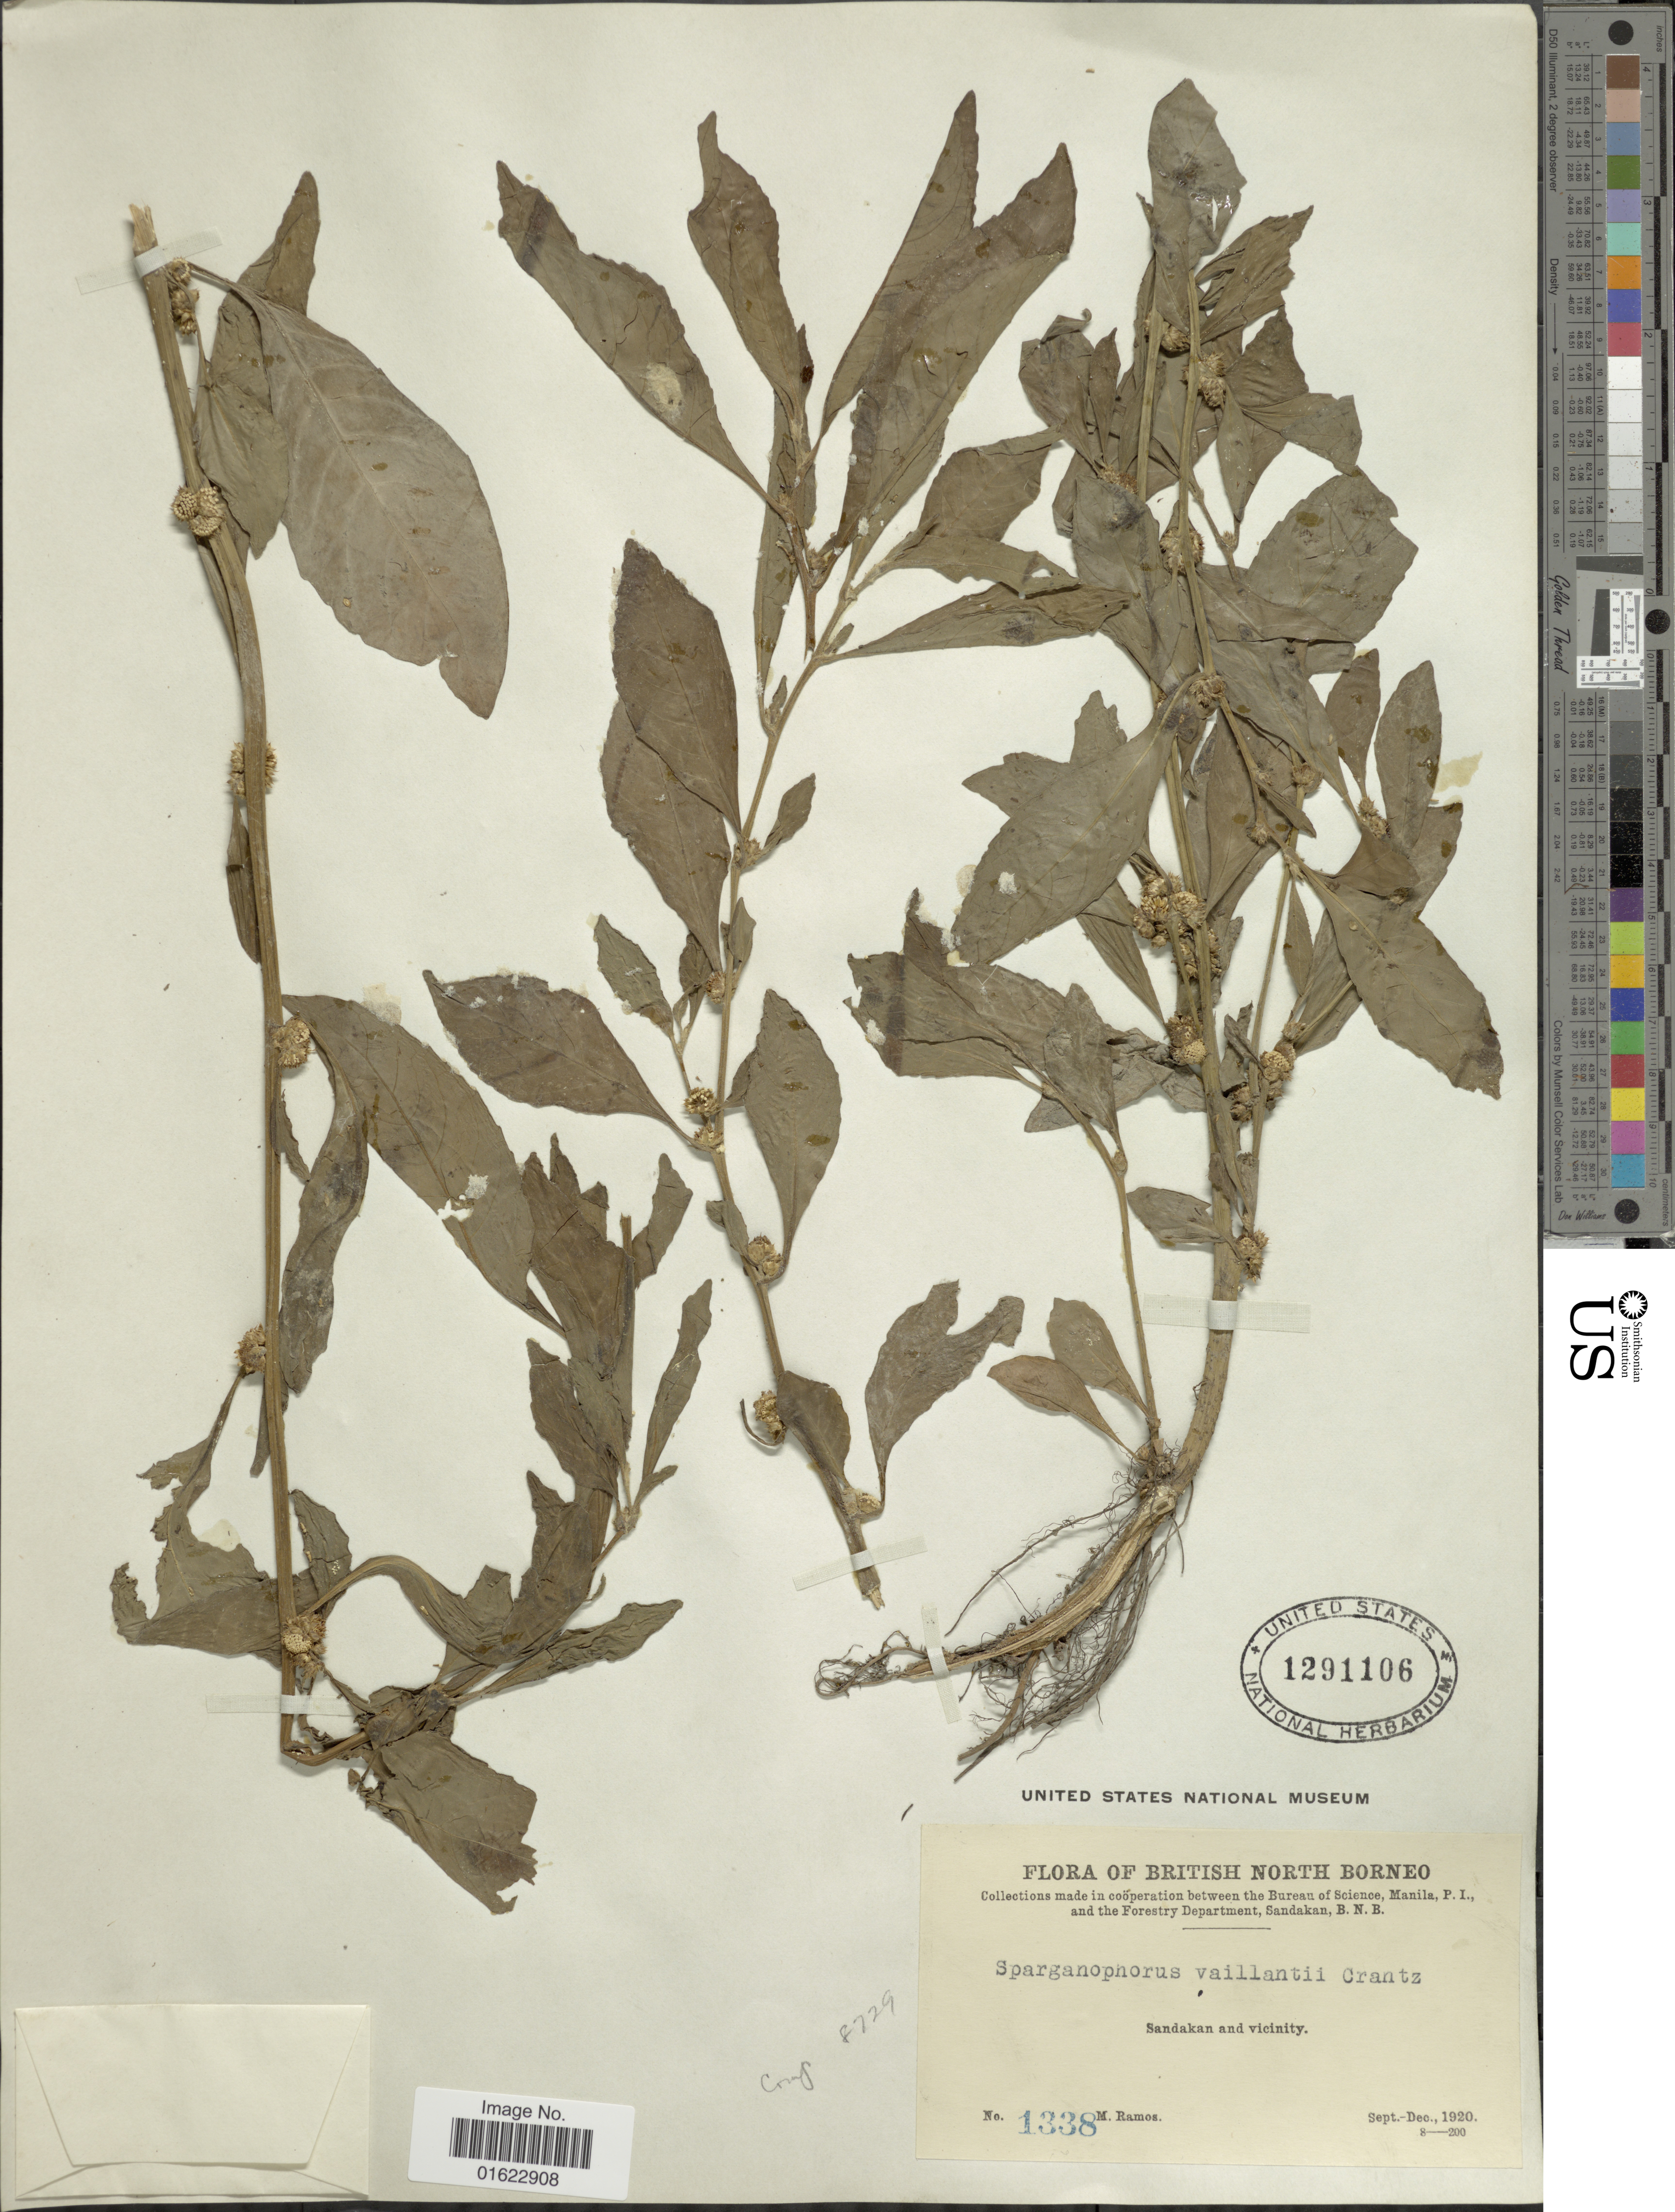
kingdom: Plantae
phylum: Tracheophyta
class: Magnoliopsida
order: Asterales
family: Asteraceae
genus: Struchium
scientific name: Struchium sparganophorum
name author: (L.) Kuntze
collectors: M. Ramos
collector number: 1338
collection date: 1920-09/1920-12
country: Malaysia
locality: British North Borneo, Sandakan and vicinity.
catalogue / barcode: US 1291106